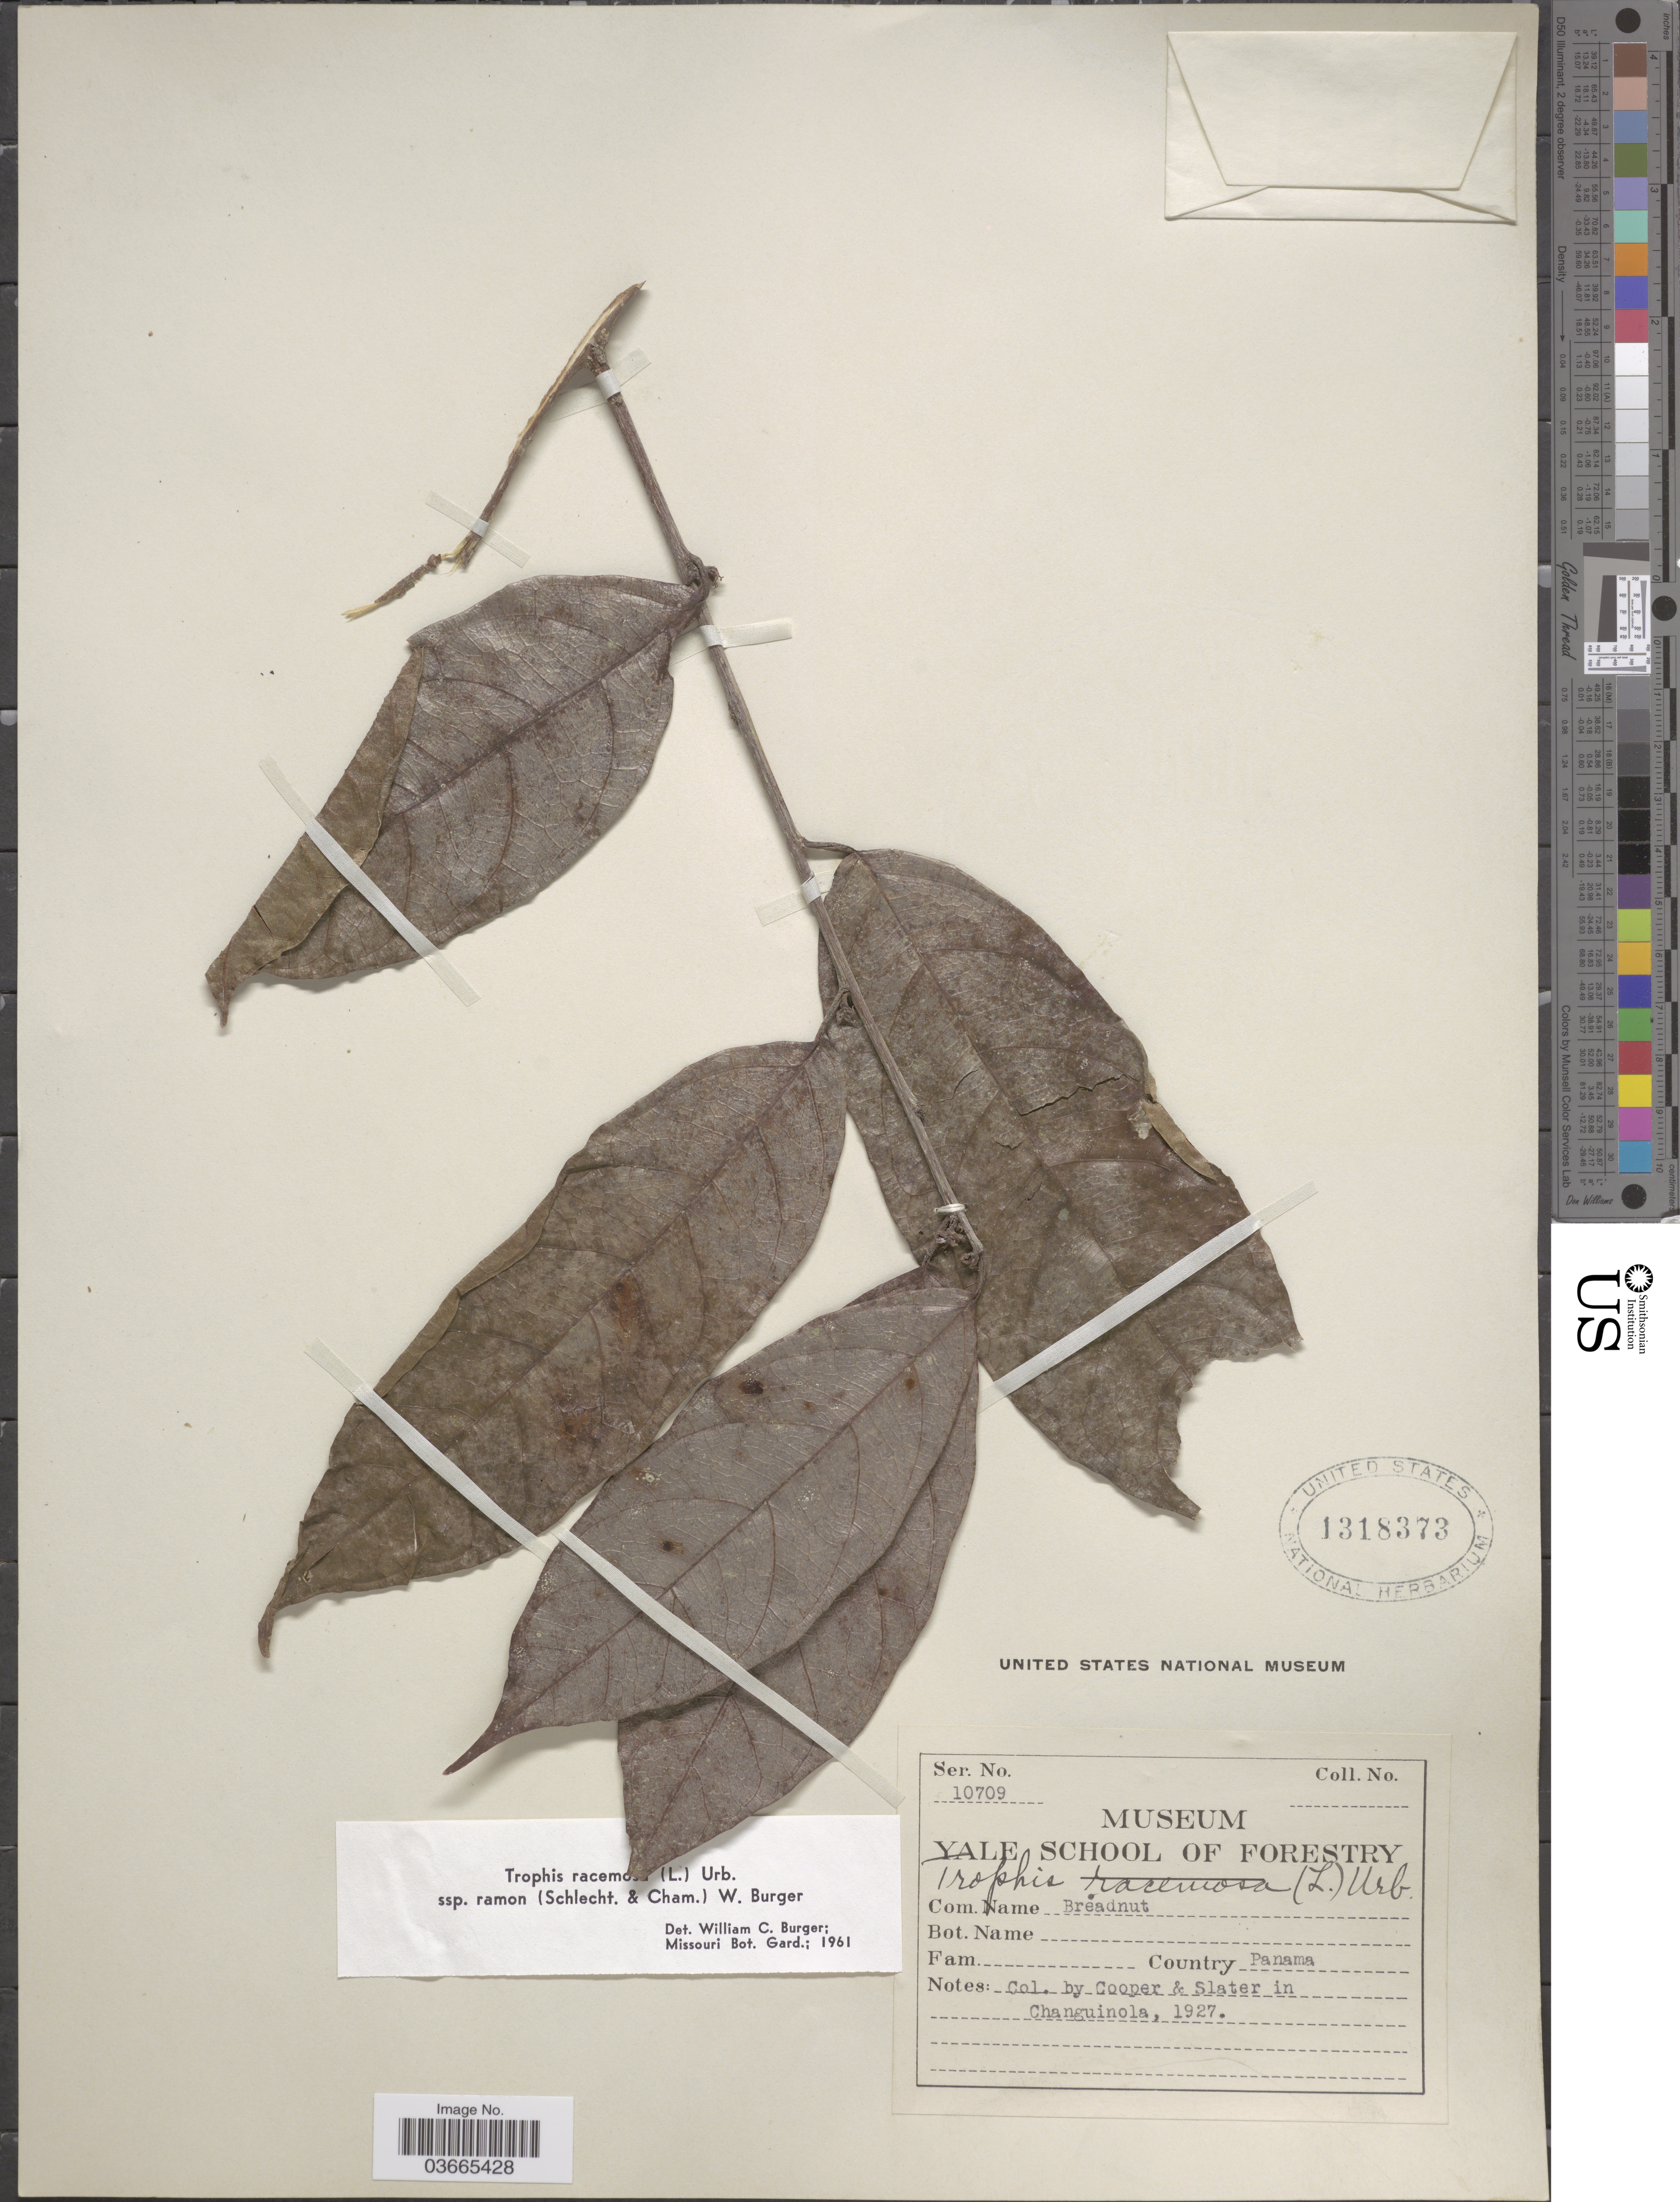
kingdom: Plantae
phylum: Tracheophyta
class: Magnoliopsida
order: Rosales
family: Moraceae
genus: Trophis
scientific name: Trophis racemosa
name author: (L.) Urb.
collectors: -. Cooper & Slater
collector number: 10709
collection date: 1927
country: Panama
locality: Changuinola.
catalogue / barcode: US 1318373